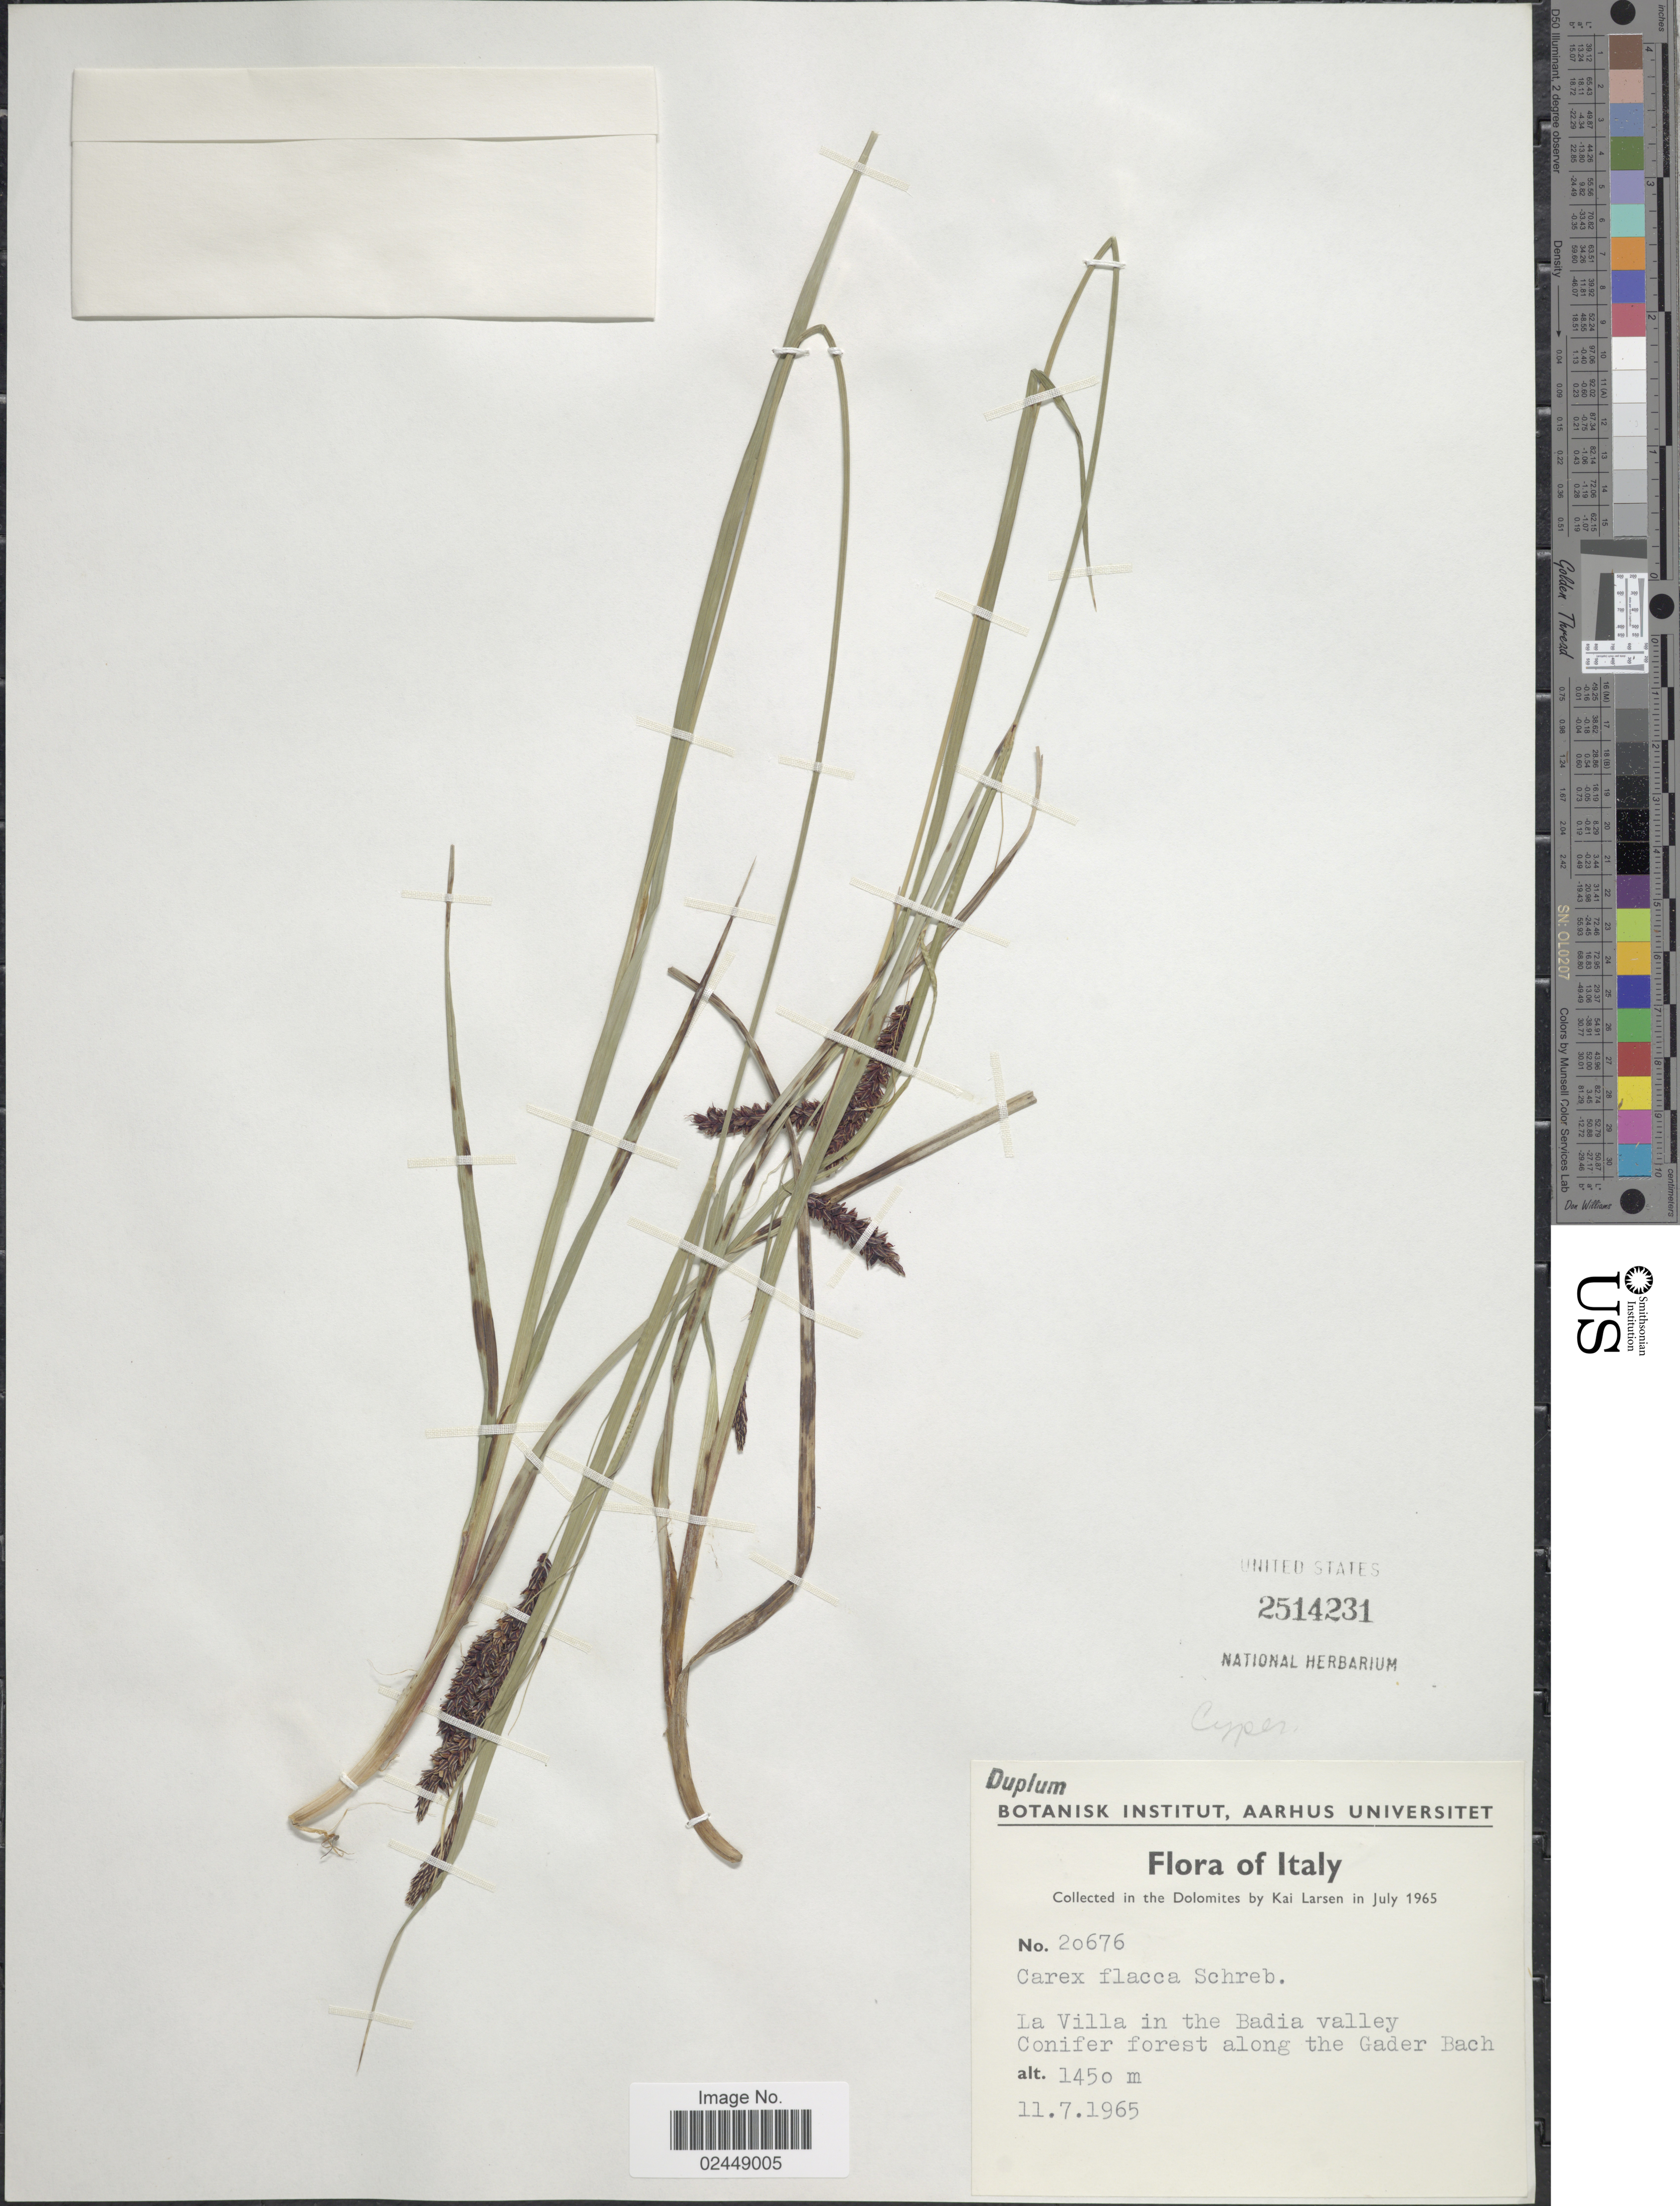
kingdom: Plantae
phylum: Tracheophyta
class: Liliopsida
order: Poales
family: Cyperaceae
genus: Carex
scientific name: Carex flacca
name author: Schreb.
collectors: K. Larsen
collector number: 20676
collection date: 1965-07-11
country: Italy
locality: Dolomites, La Villa in the Badia valley, Conifer forest along the Gader Bach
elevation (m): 1450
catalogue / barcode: US 2514231